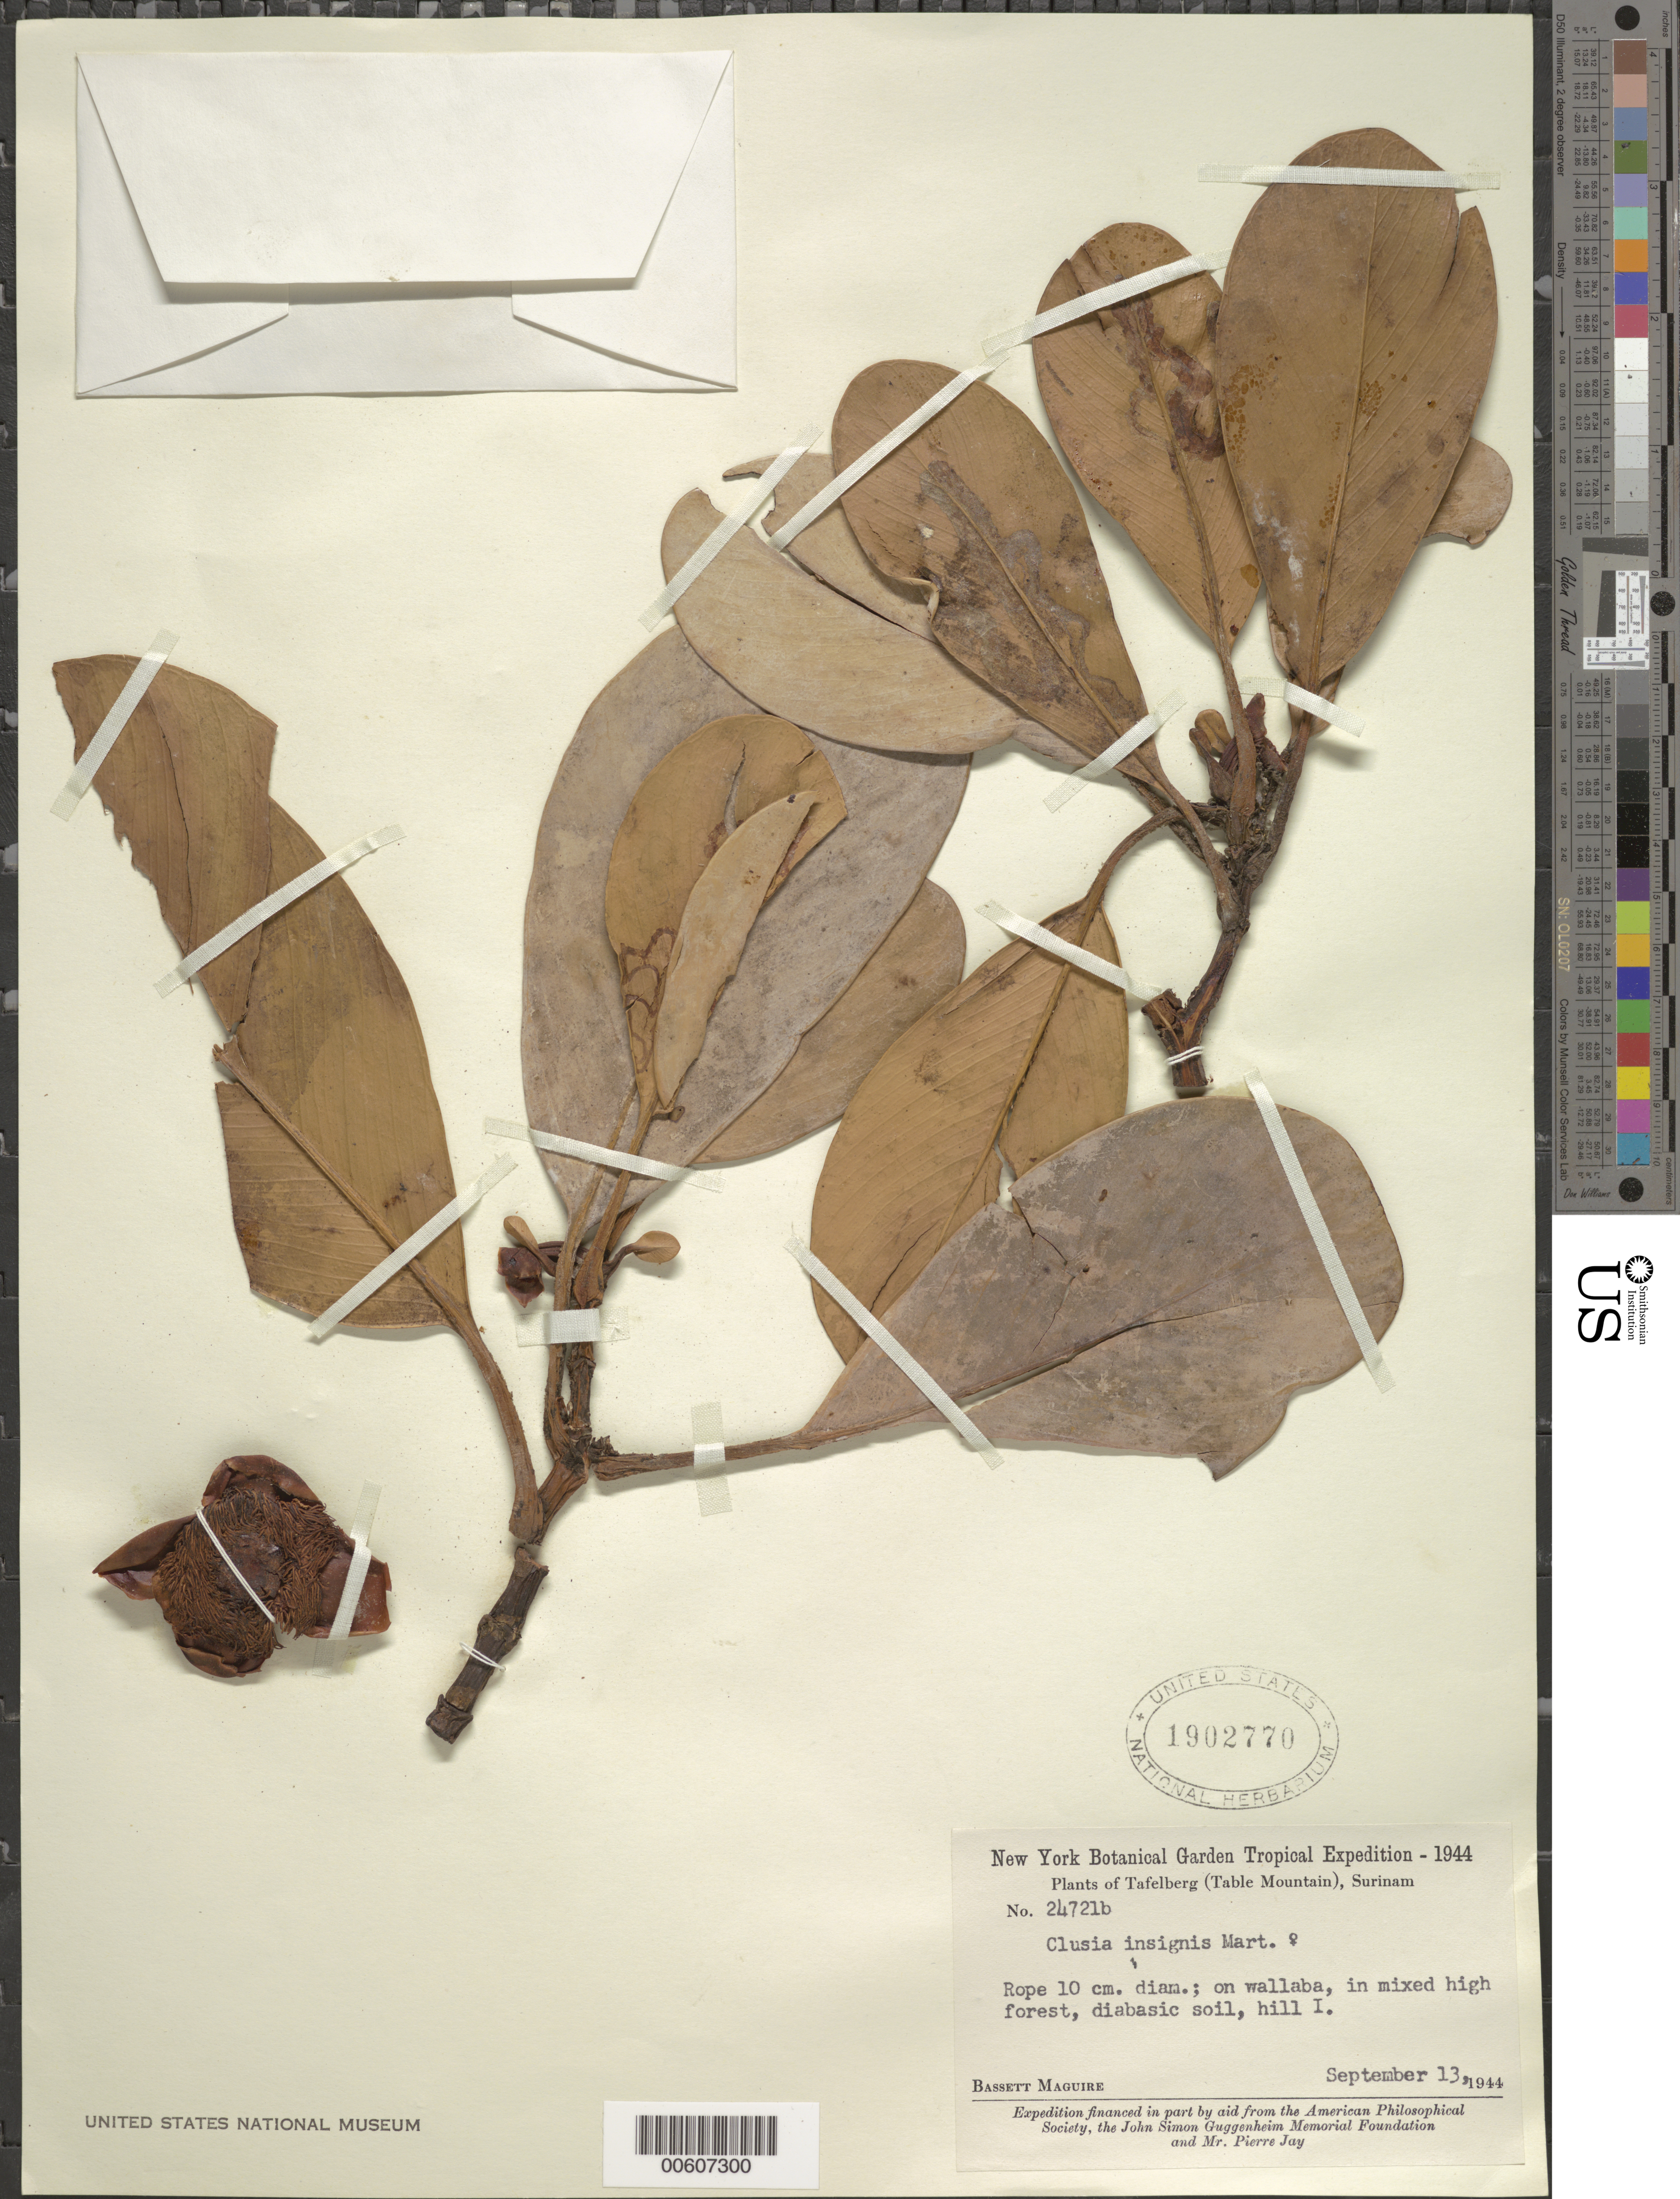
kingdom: Plantae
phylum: Tracheophyta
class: Magnoliopsida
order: Malpighiales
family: Clusiaceae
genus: Clusia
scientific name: Clusia insignis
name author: Mart.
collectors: B. Maguire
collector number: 24721 b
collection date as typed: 13-Sep-44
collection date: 1944-09-13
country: Suriname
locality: Tafelberg (Table Mountain), Hill no. 1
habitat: On wallaba, in mixed high forest, diabasic soil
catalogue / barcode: US 1902770